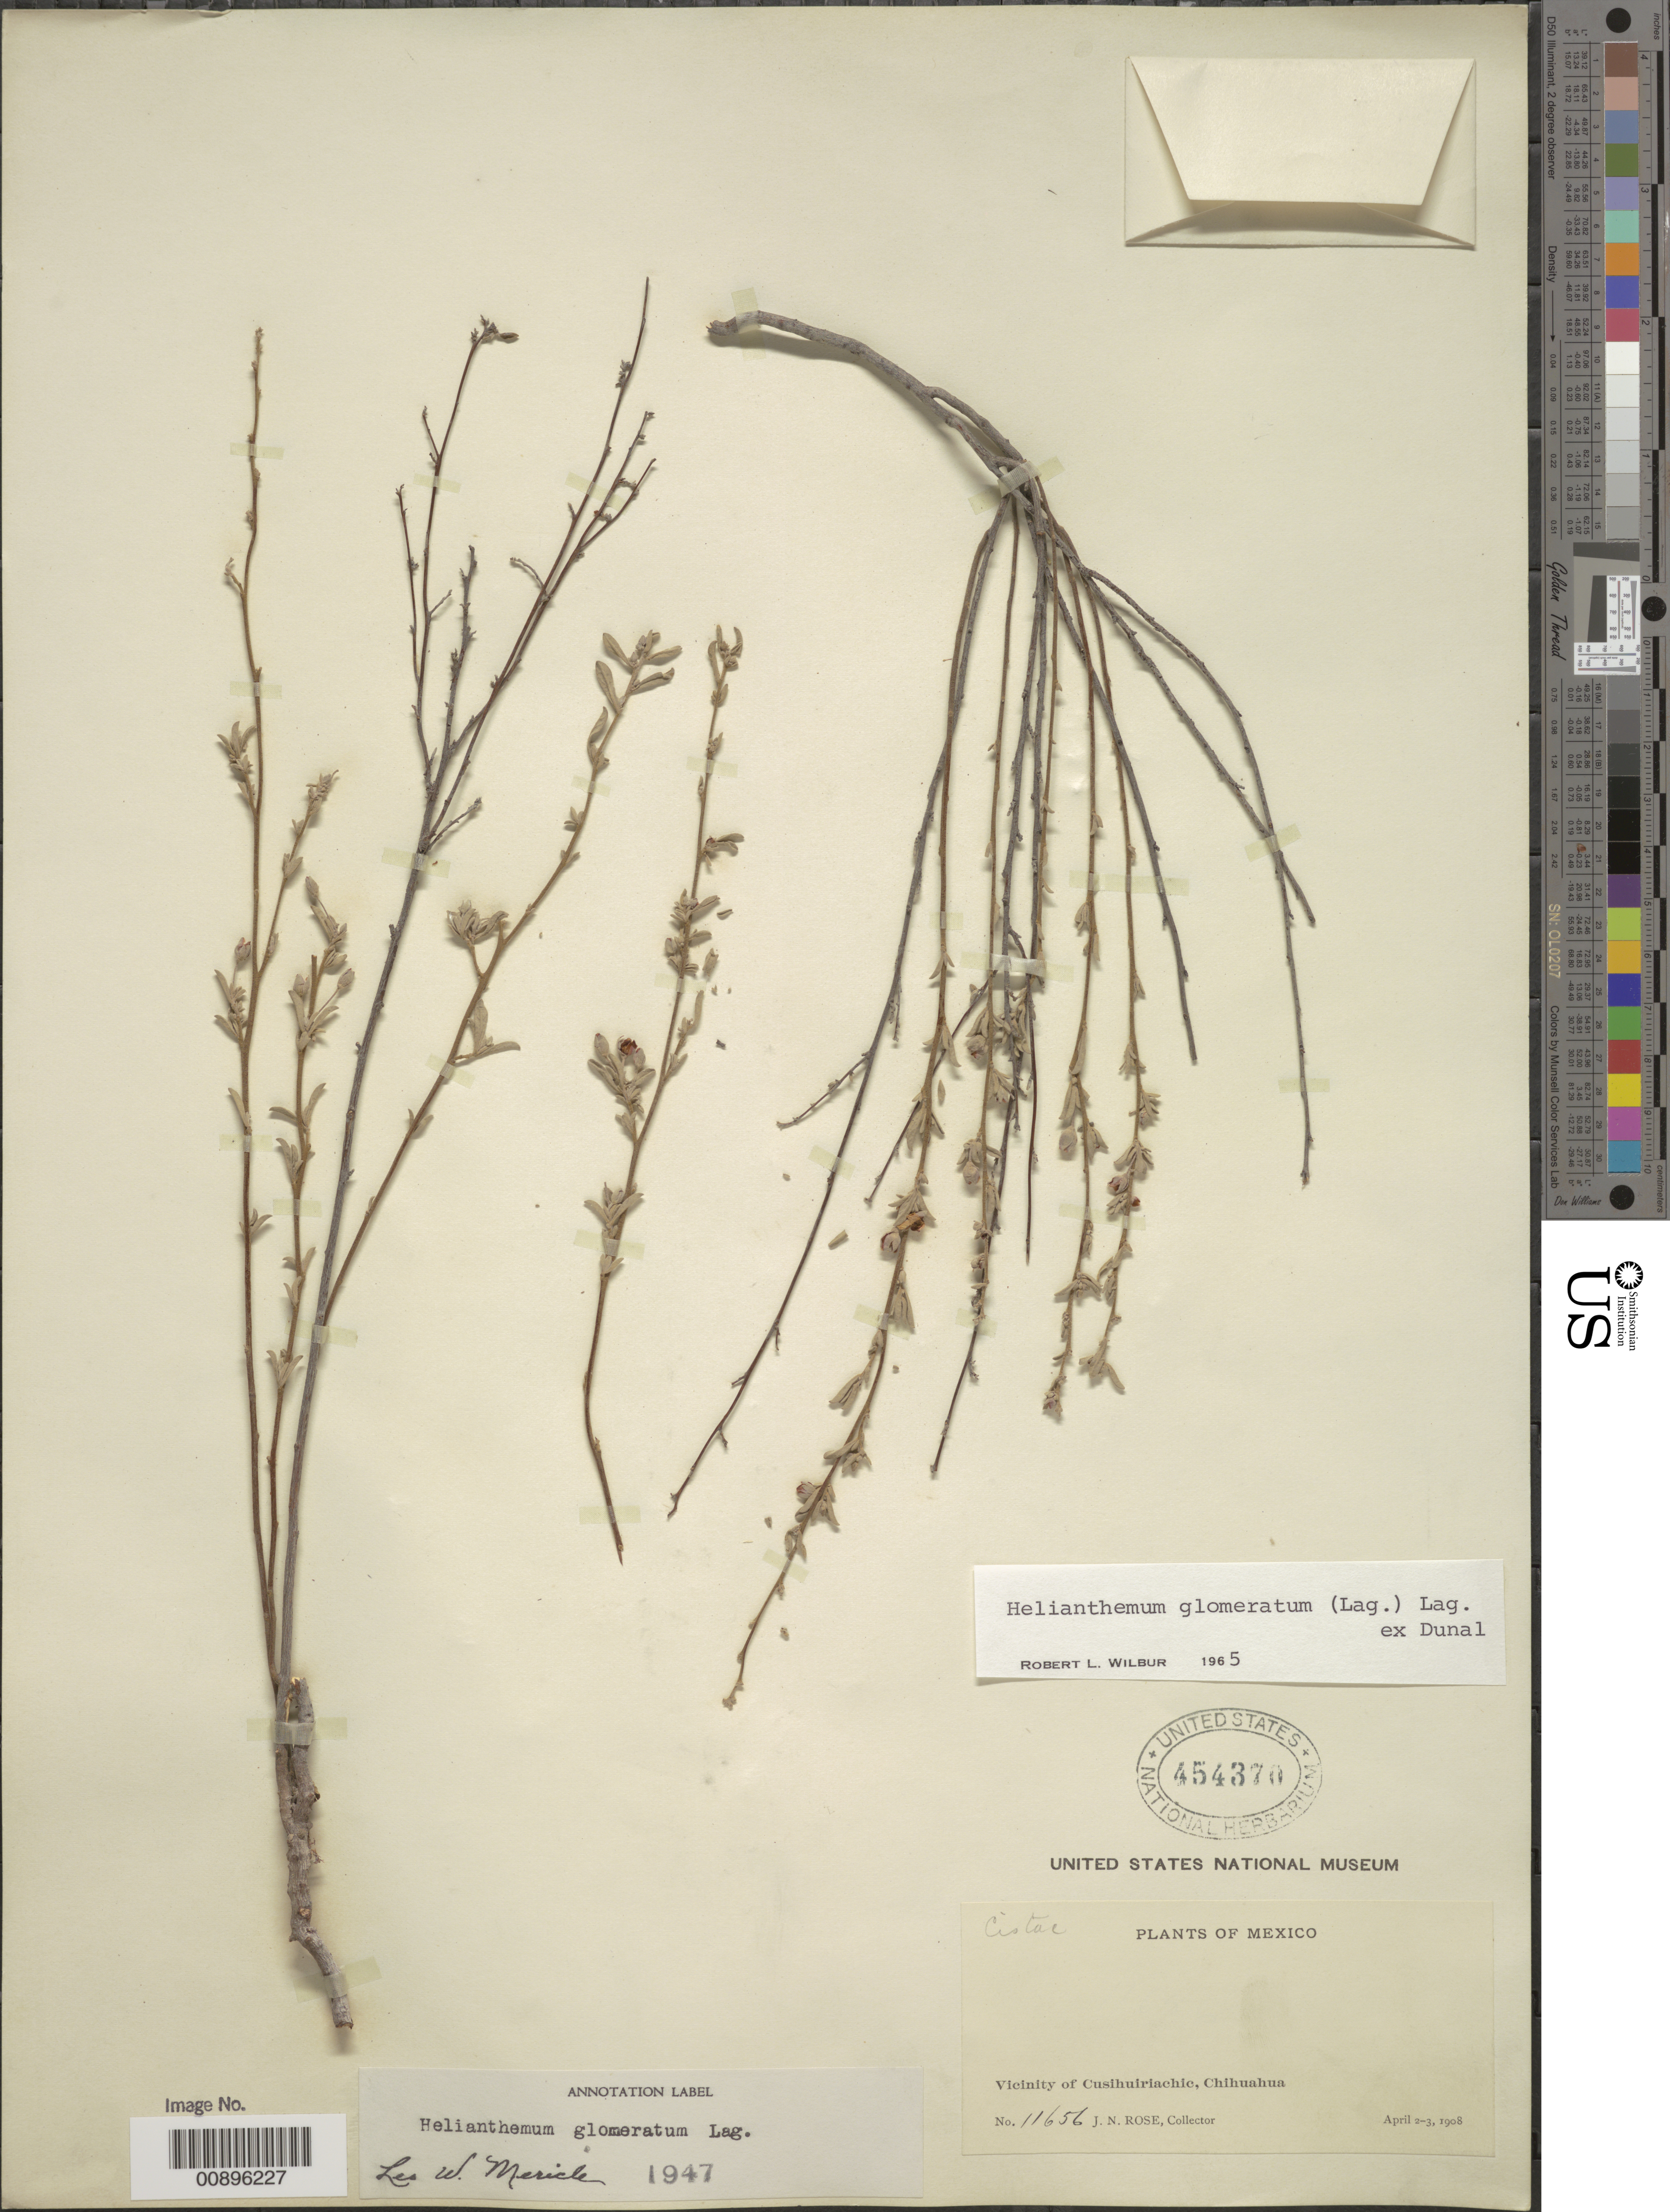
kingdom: Plantae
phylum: Tracheophyta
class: Magnoliopsida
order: Malvales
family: Cistaceae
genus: Helianthemum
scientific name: Helianthemum glomeratum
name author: (Lag.) Lag. ex Dunal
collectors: J. N. Rose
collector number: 11656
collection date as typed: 02 Apr 1908 to 03 Apr 1908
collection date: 1908-04-02/1908-04-03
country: Mexico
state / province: Chihuahua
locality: Vicinity of Cusihuiriachic, Chihuahua.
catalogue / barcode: US 454370